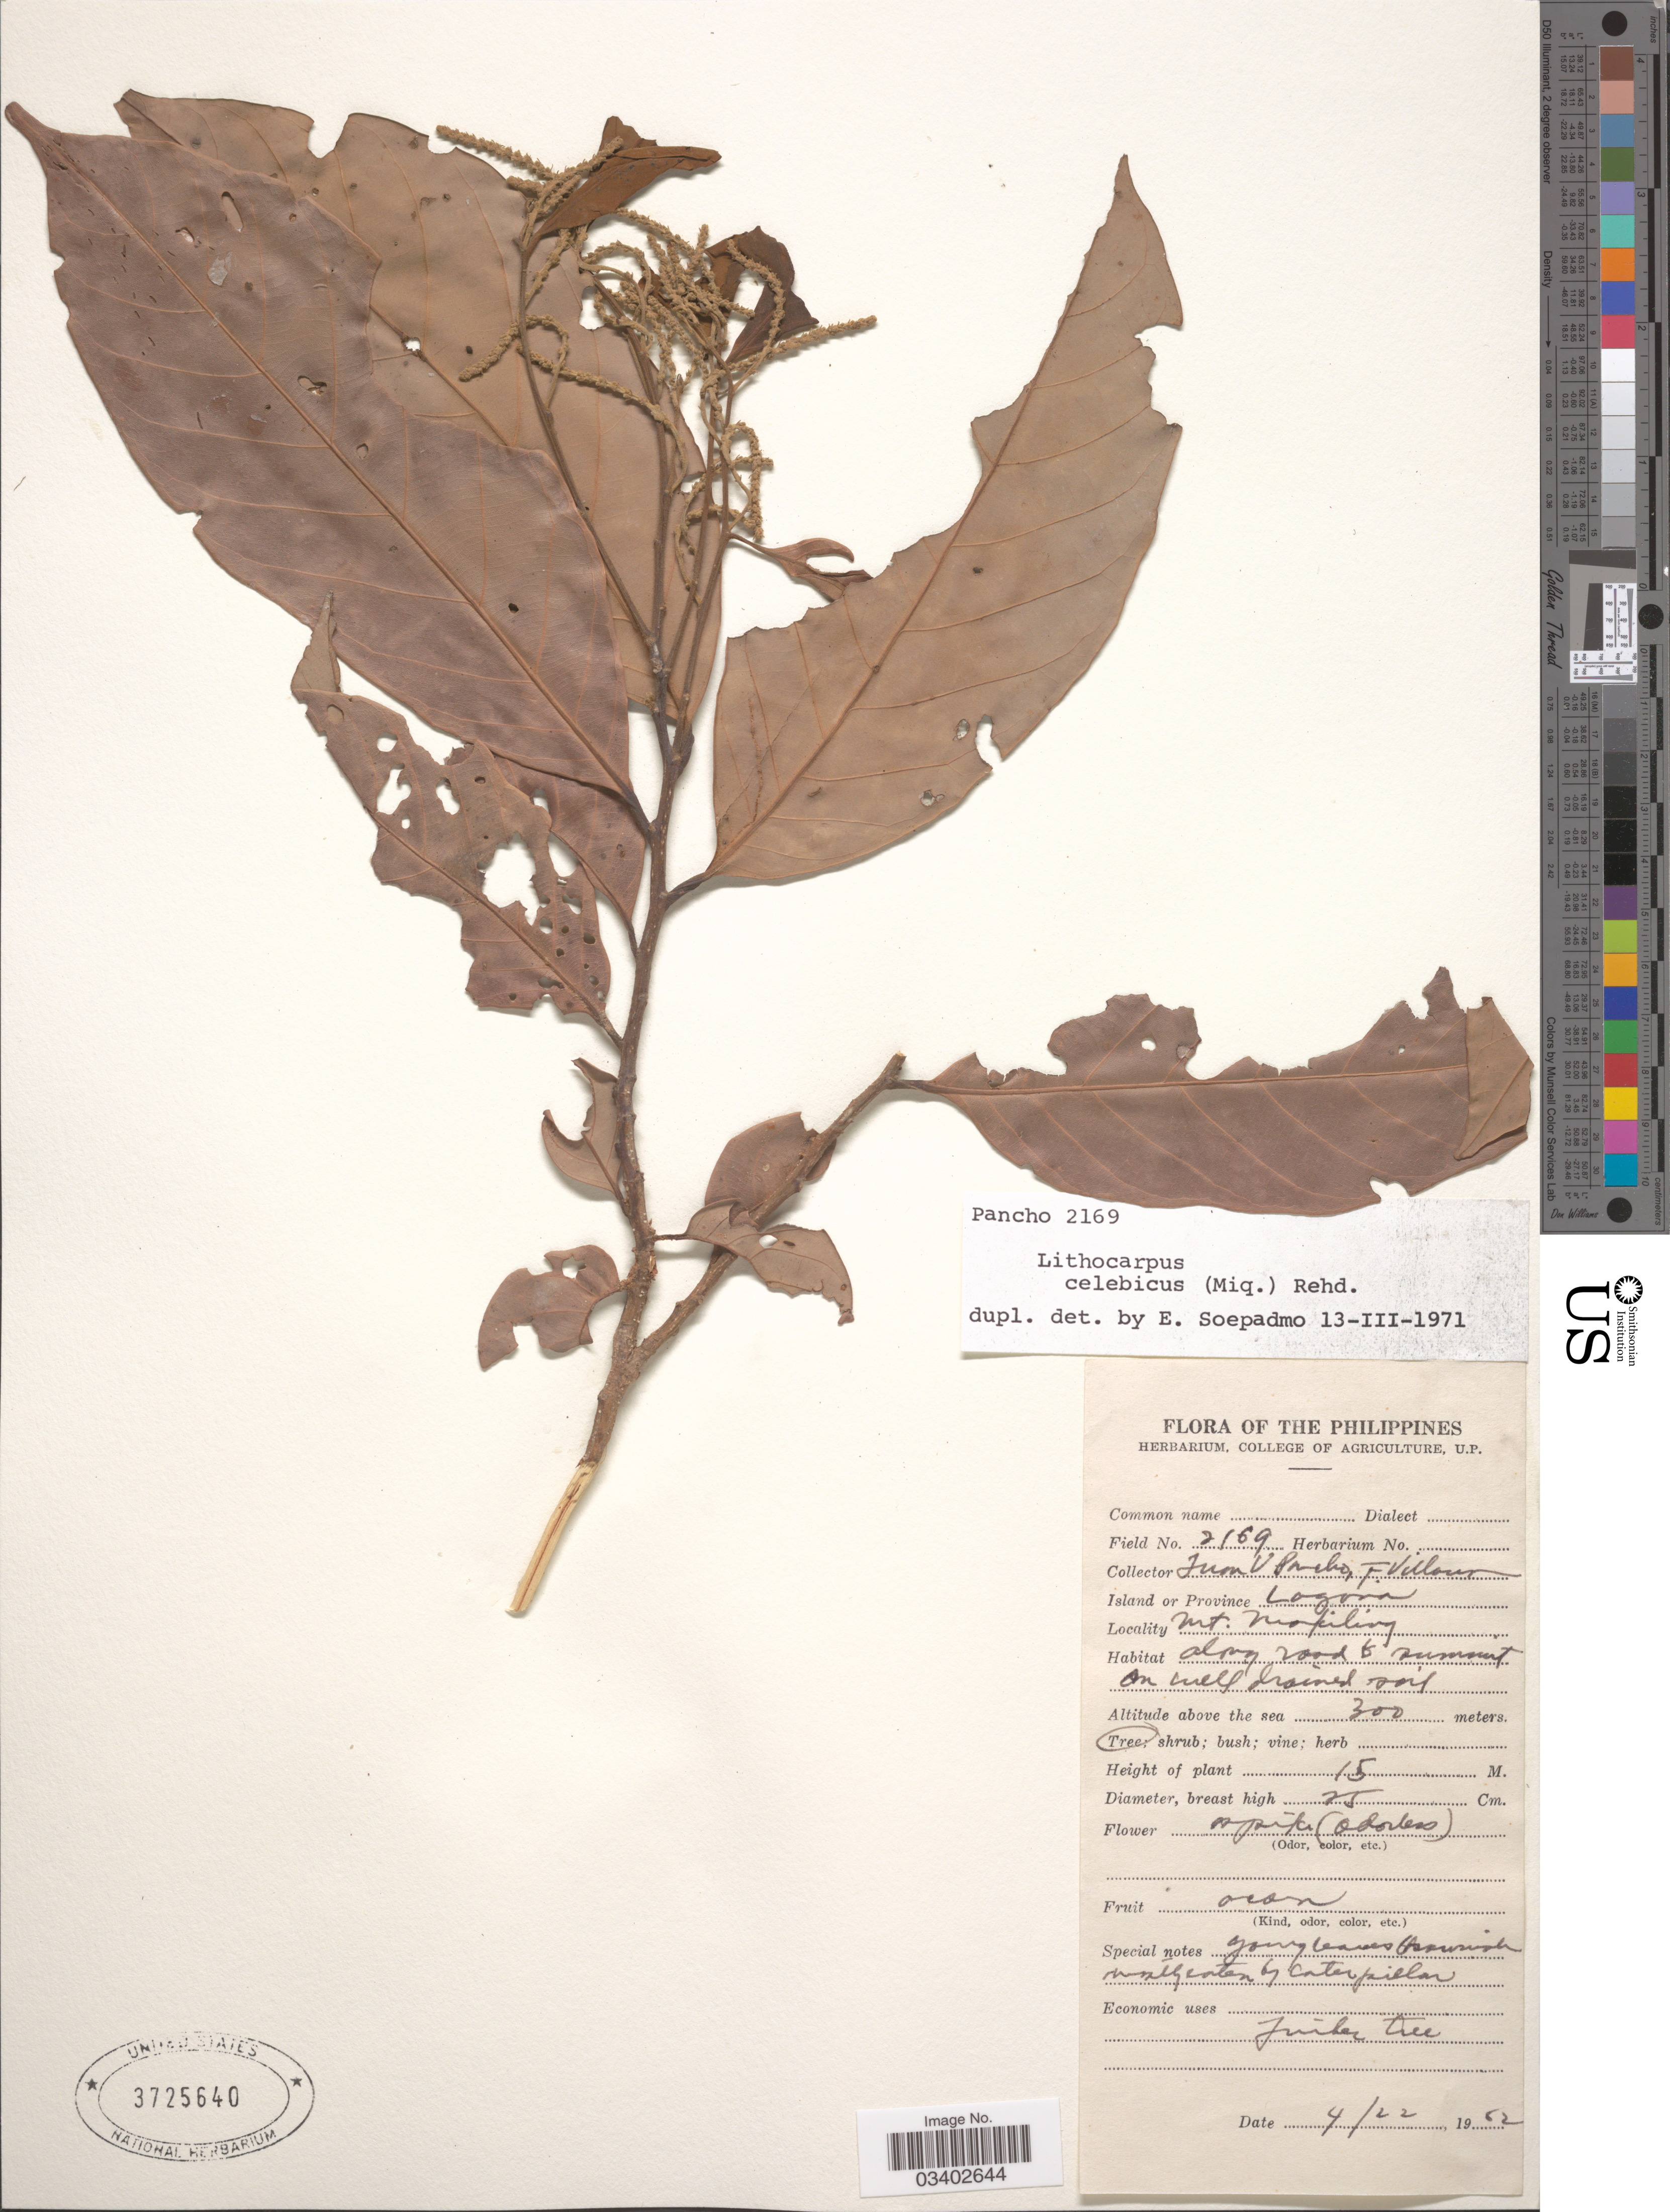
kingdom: Plantae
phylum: Tracheophyta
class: Magnoliopsida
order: Fagales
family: Fagaceae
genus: Lithocarpus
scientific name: Lithocarpus celebicus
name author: (Miq.) Rehder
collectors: J. Pancho & F. Vilhena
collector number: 2169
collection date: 1952-04-22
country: Philippines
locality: Island or Province Laguna. Mt. Makiling. Along road to summit on well drained soil.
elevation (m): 300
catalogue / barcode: US 3725640